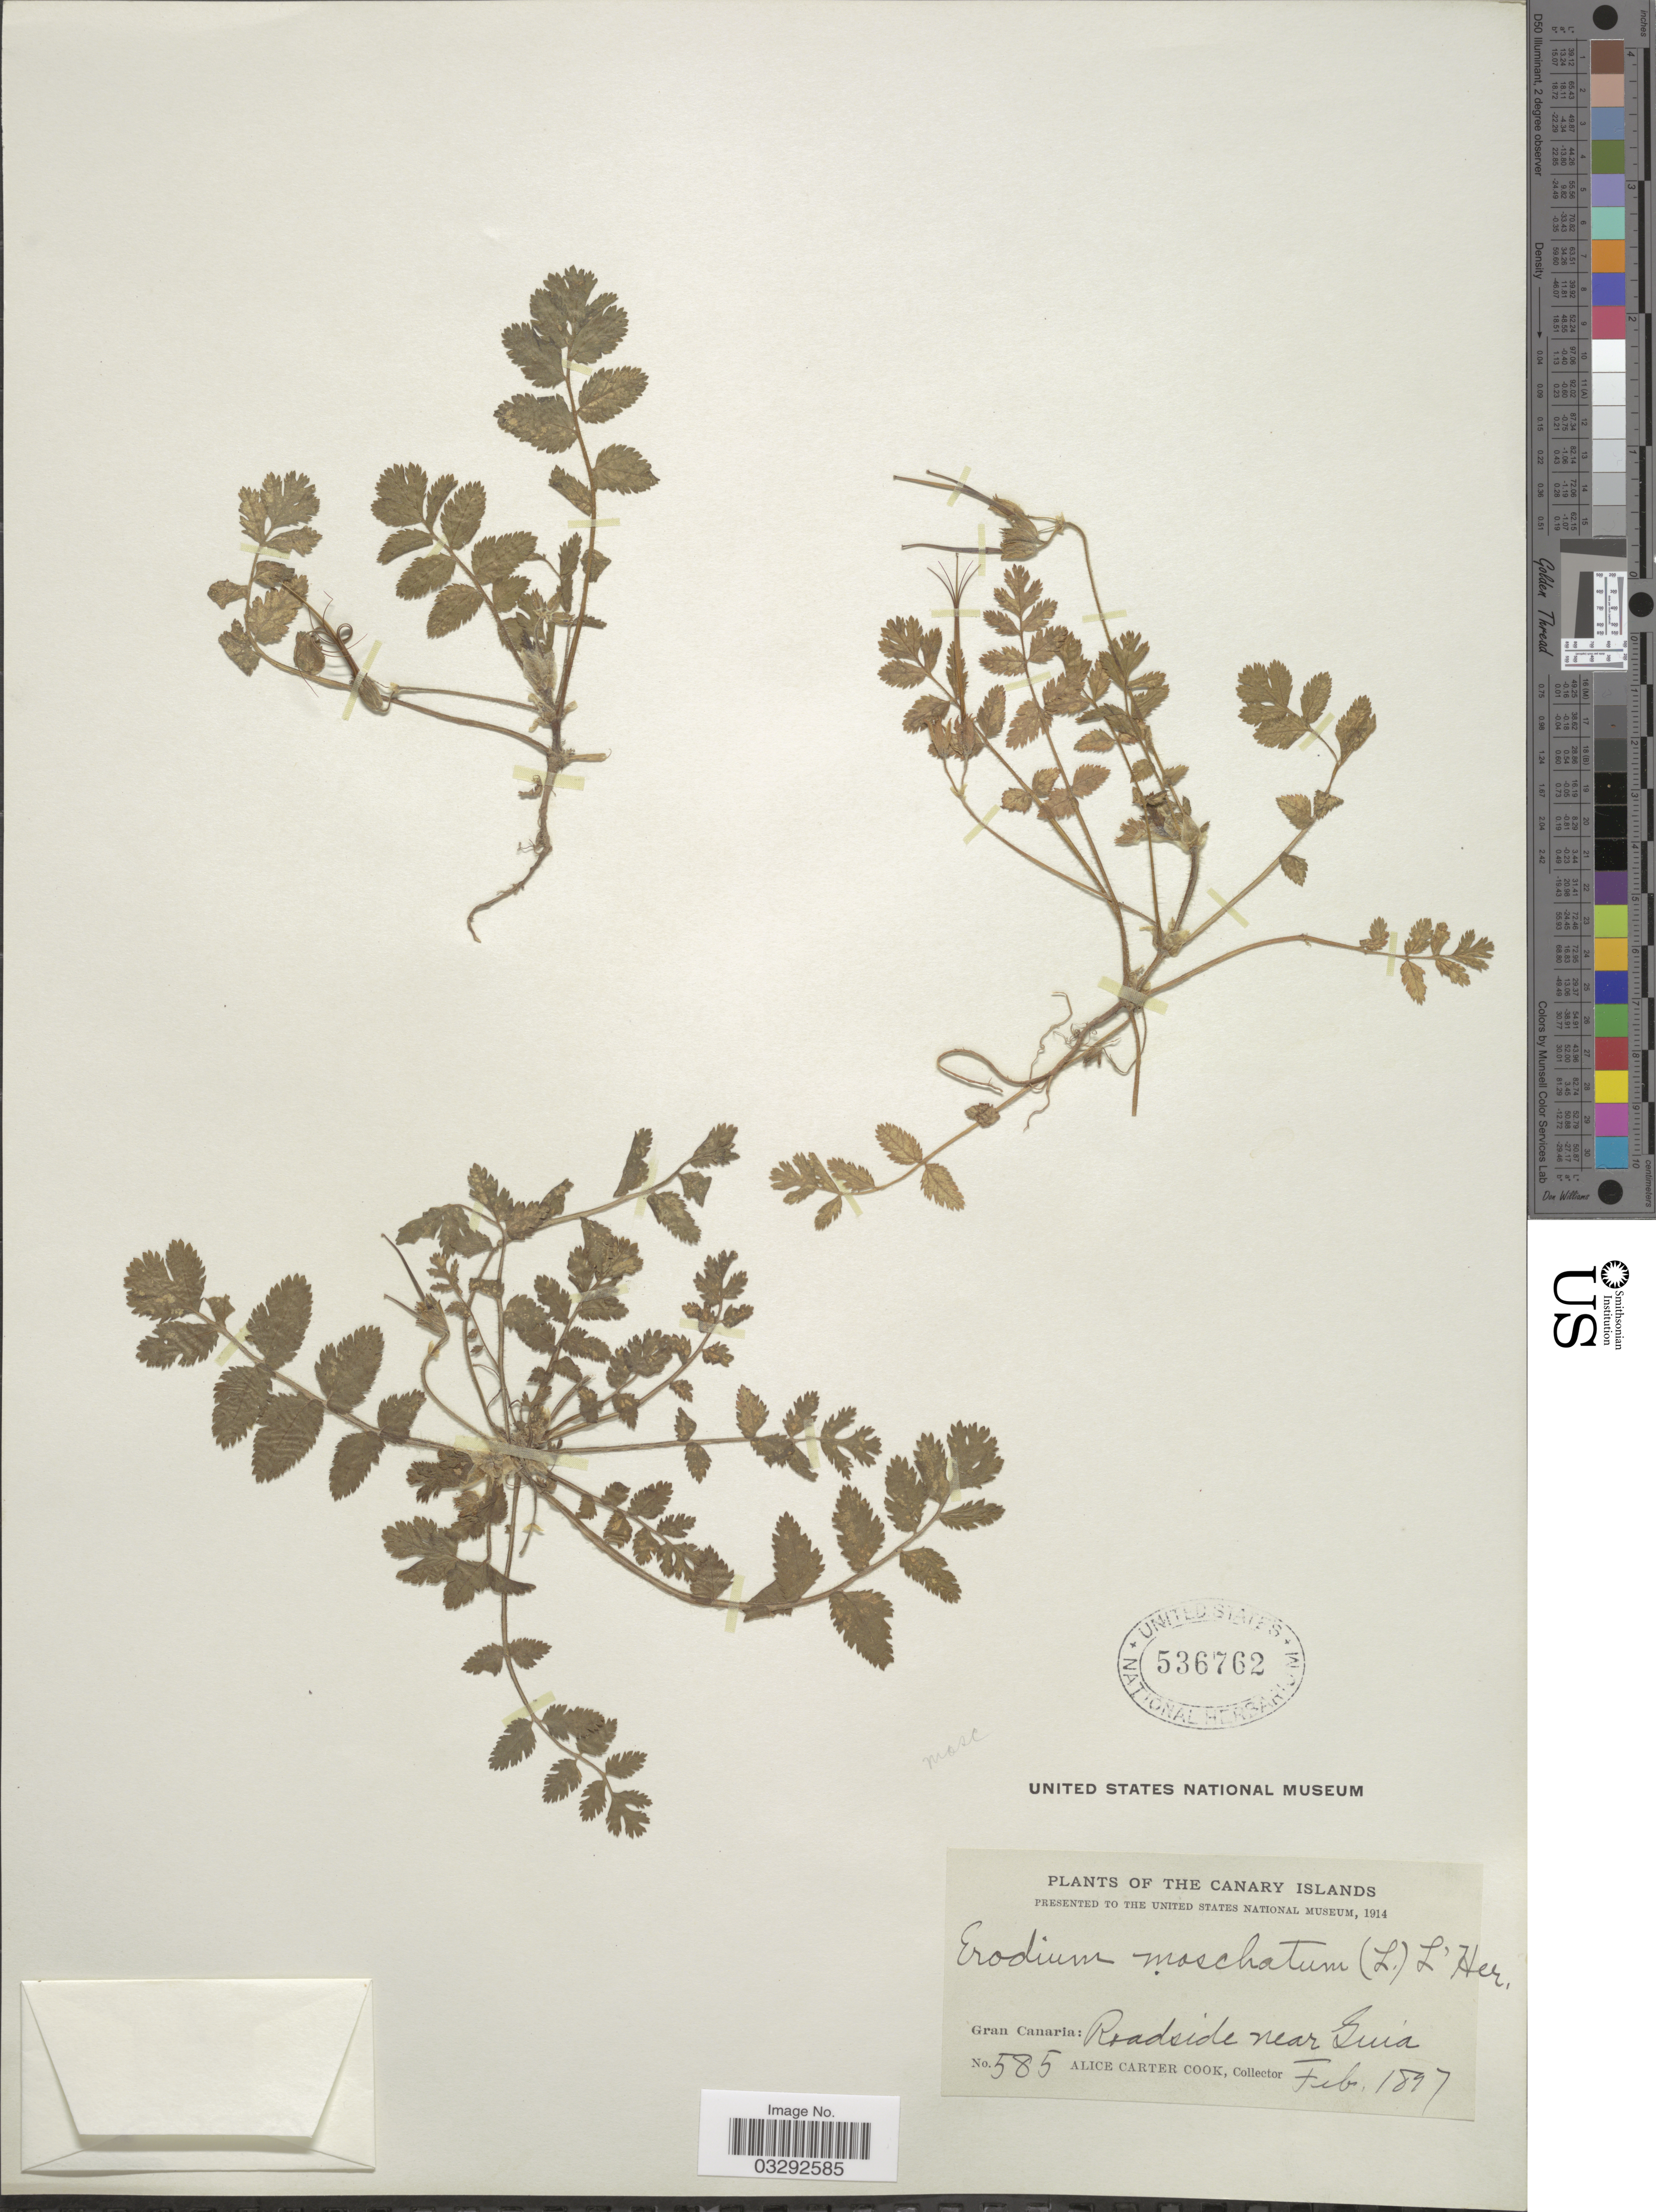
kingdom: Plantae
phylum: Tracheophyta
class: Magnoliopsida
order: Geraniales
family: Geraniaceae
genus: Erodium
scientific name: Erodium moschatum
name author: (L.) L'Hér. ex Aiton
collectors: Alice C. Cook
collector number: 585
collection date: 1897-02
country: Spain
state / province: Canarias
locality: The Canary Islands. Gran Canaria: Roadside near Guia.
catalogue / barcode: US 536762